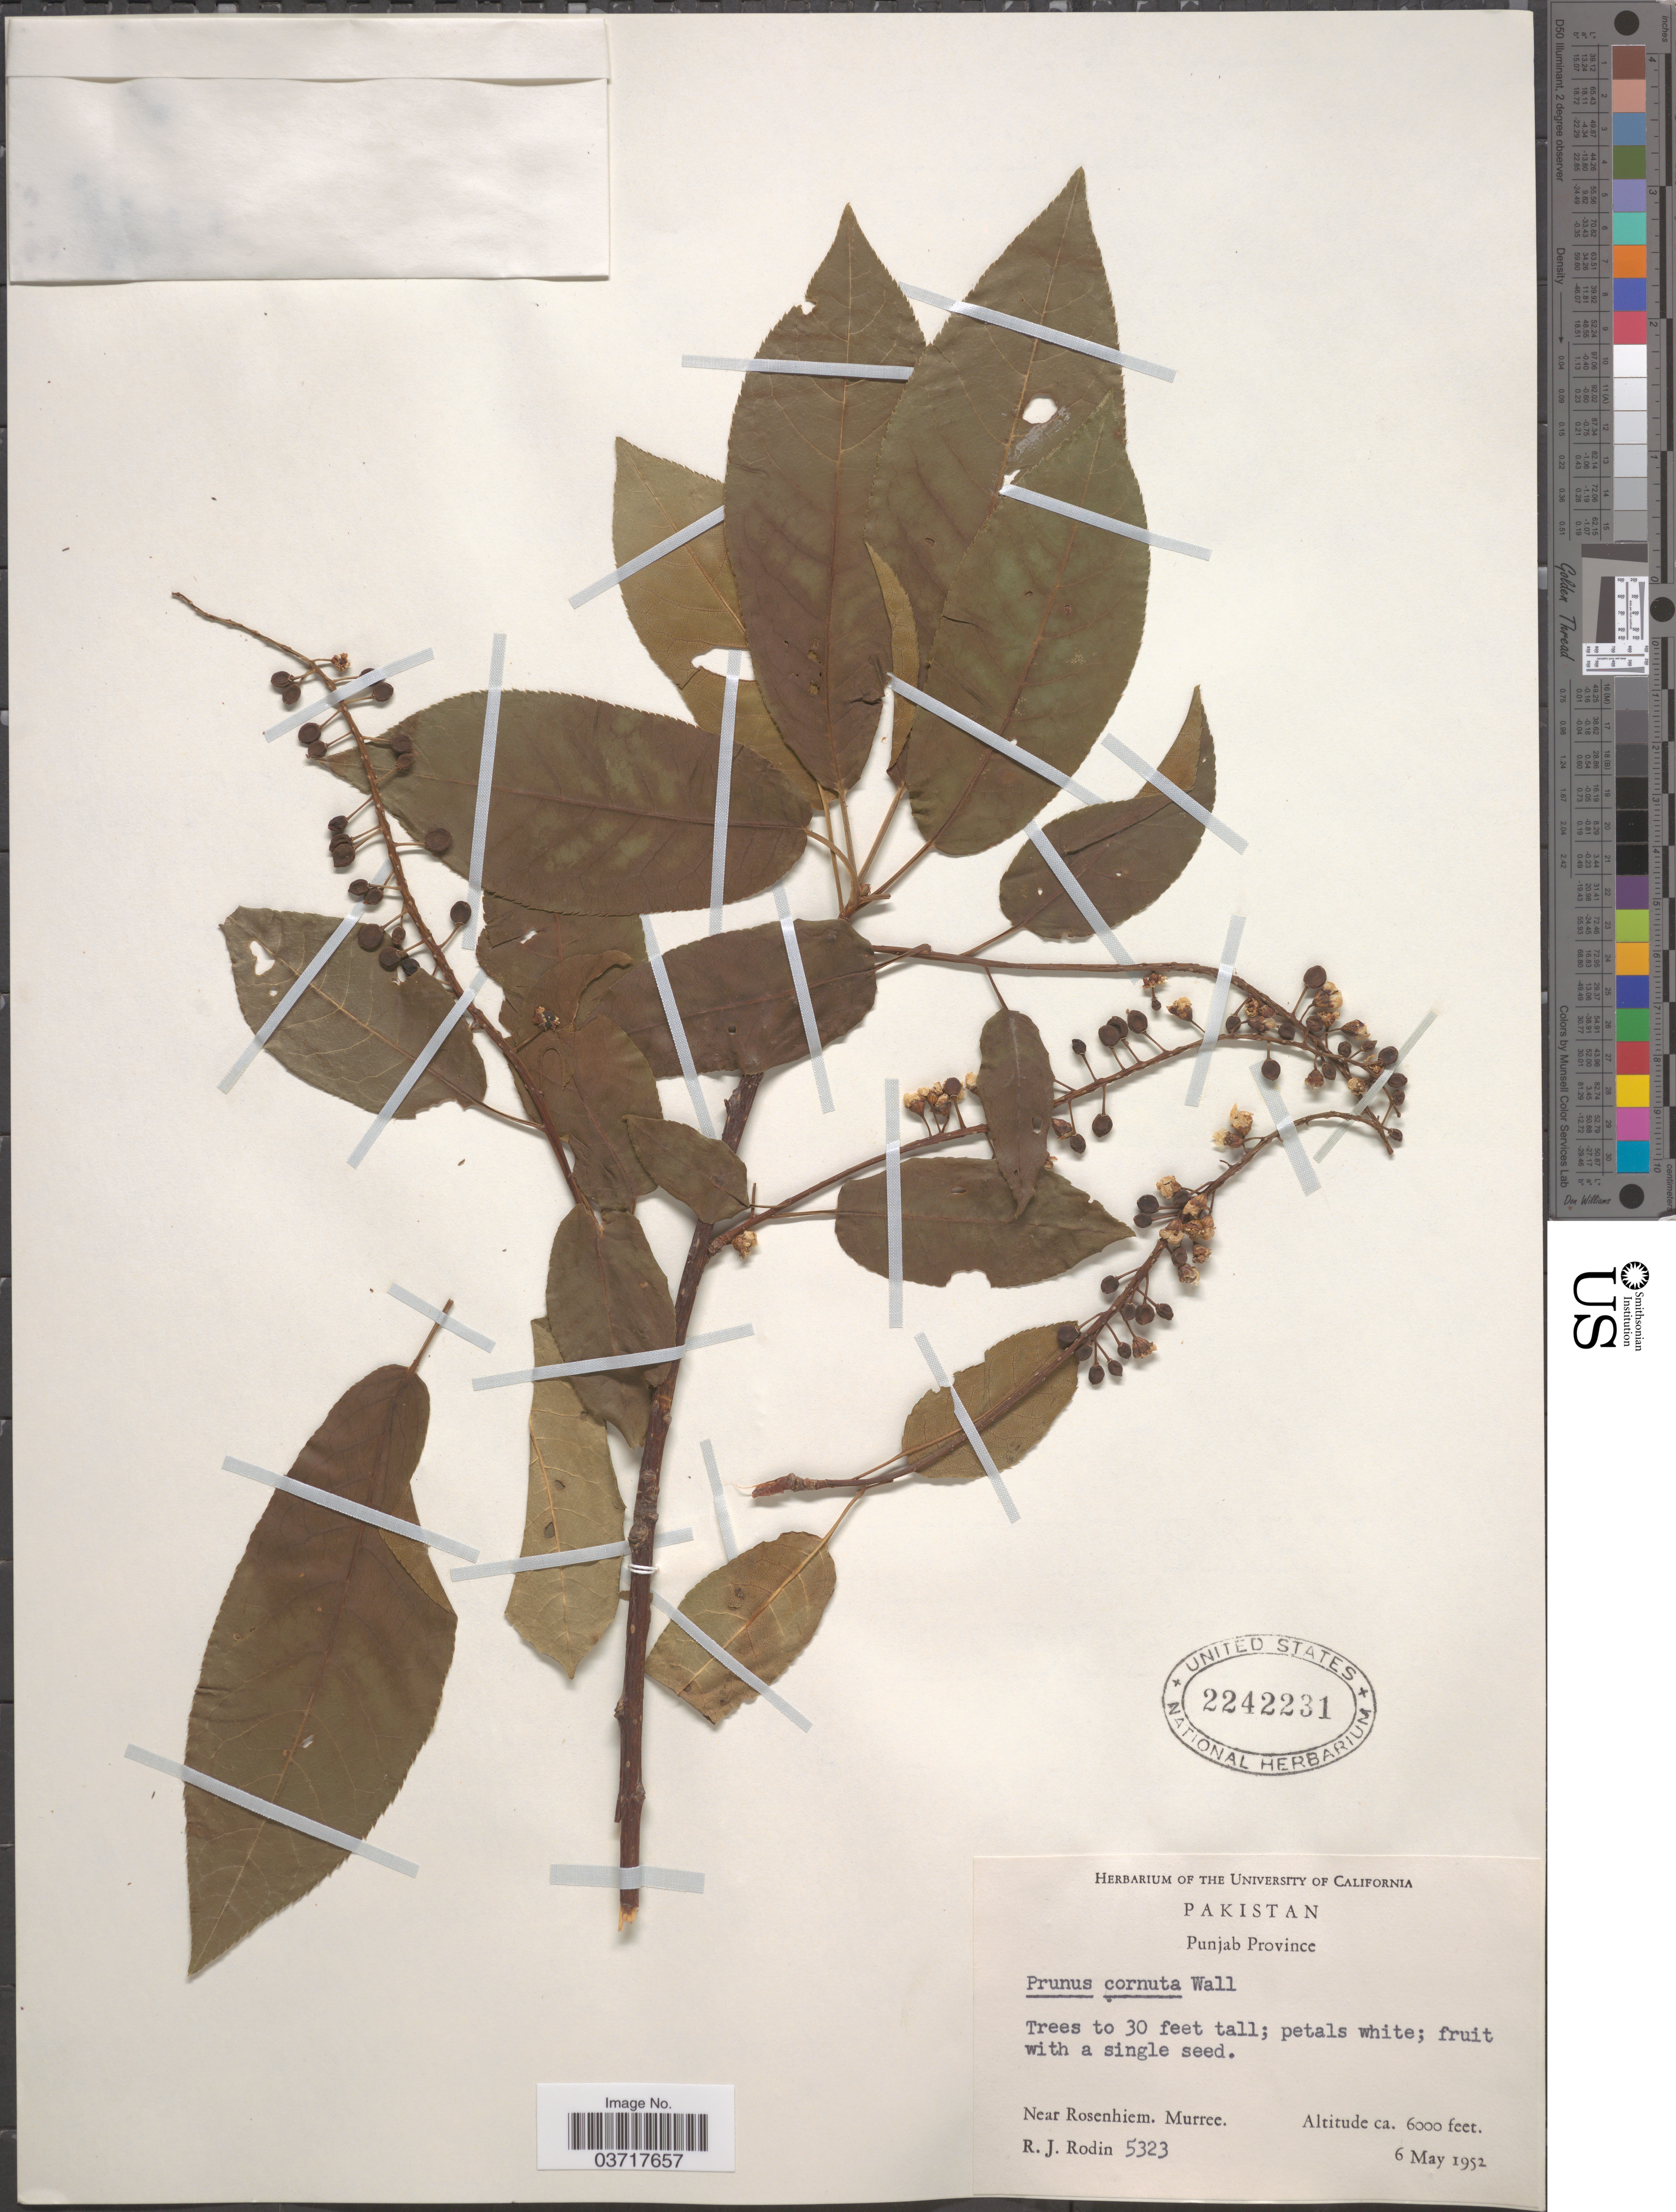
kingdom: Plantae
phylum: Tracheophyta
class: Magnoliopsida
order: Rosales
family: Rosaceae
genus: Prunus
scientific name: Prunus cornuta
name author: (Wall. ex Royle) Steud.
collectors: R. J. Rodin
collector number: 5323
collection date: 1952-05-06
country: Pakistan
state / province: Punjab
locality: Near Rosenhiem. Murree.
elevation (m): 1829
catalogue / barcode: US 2242231